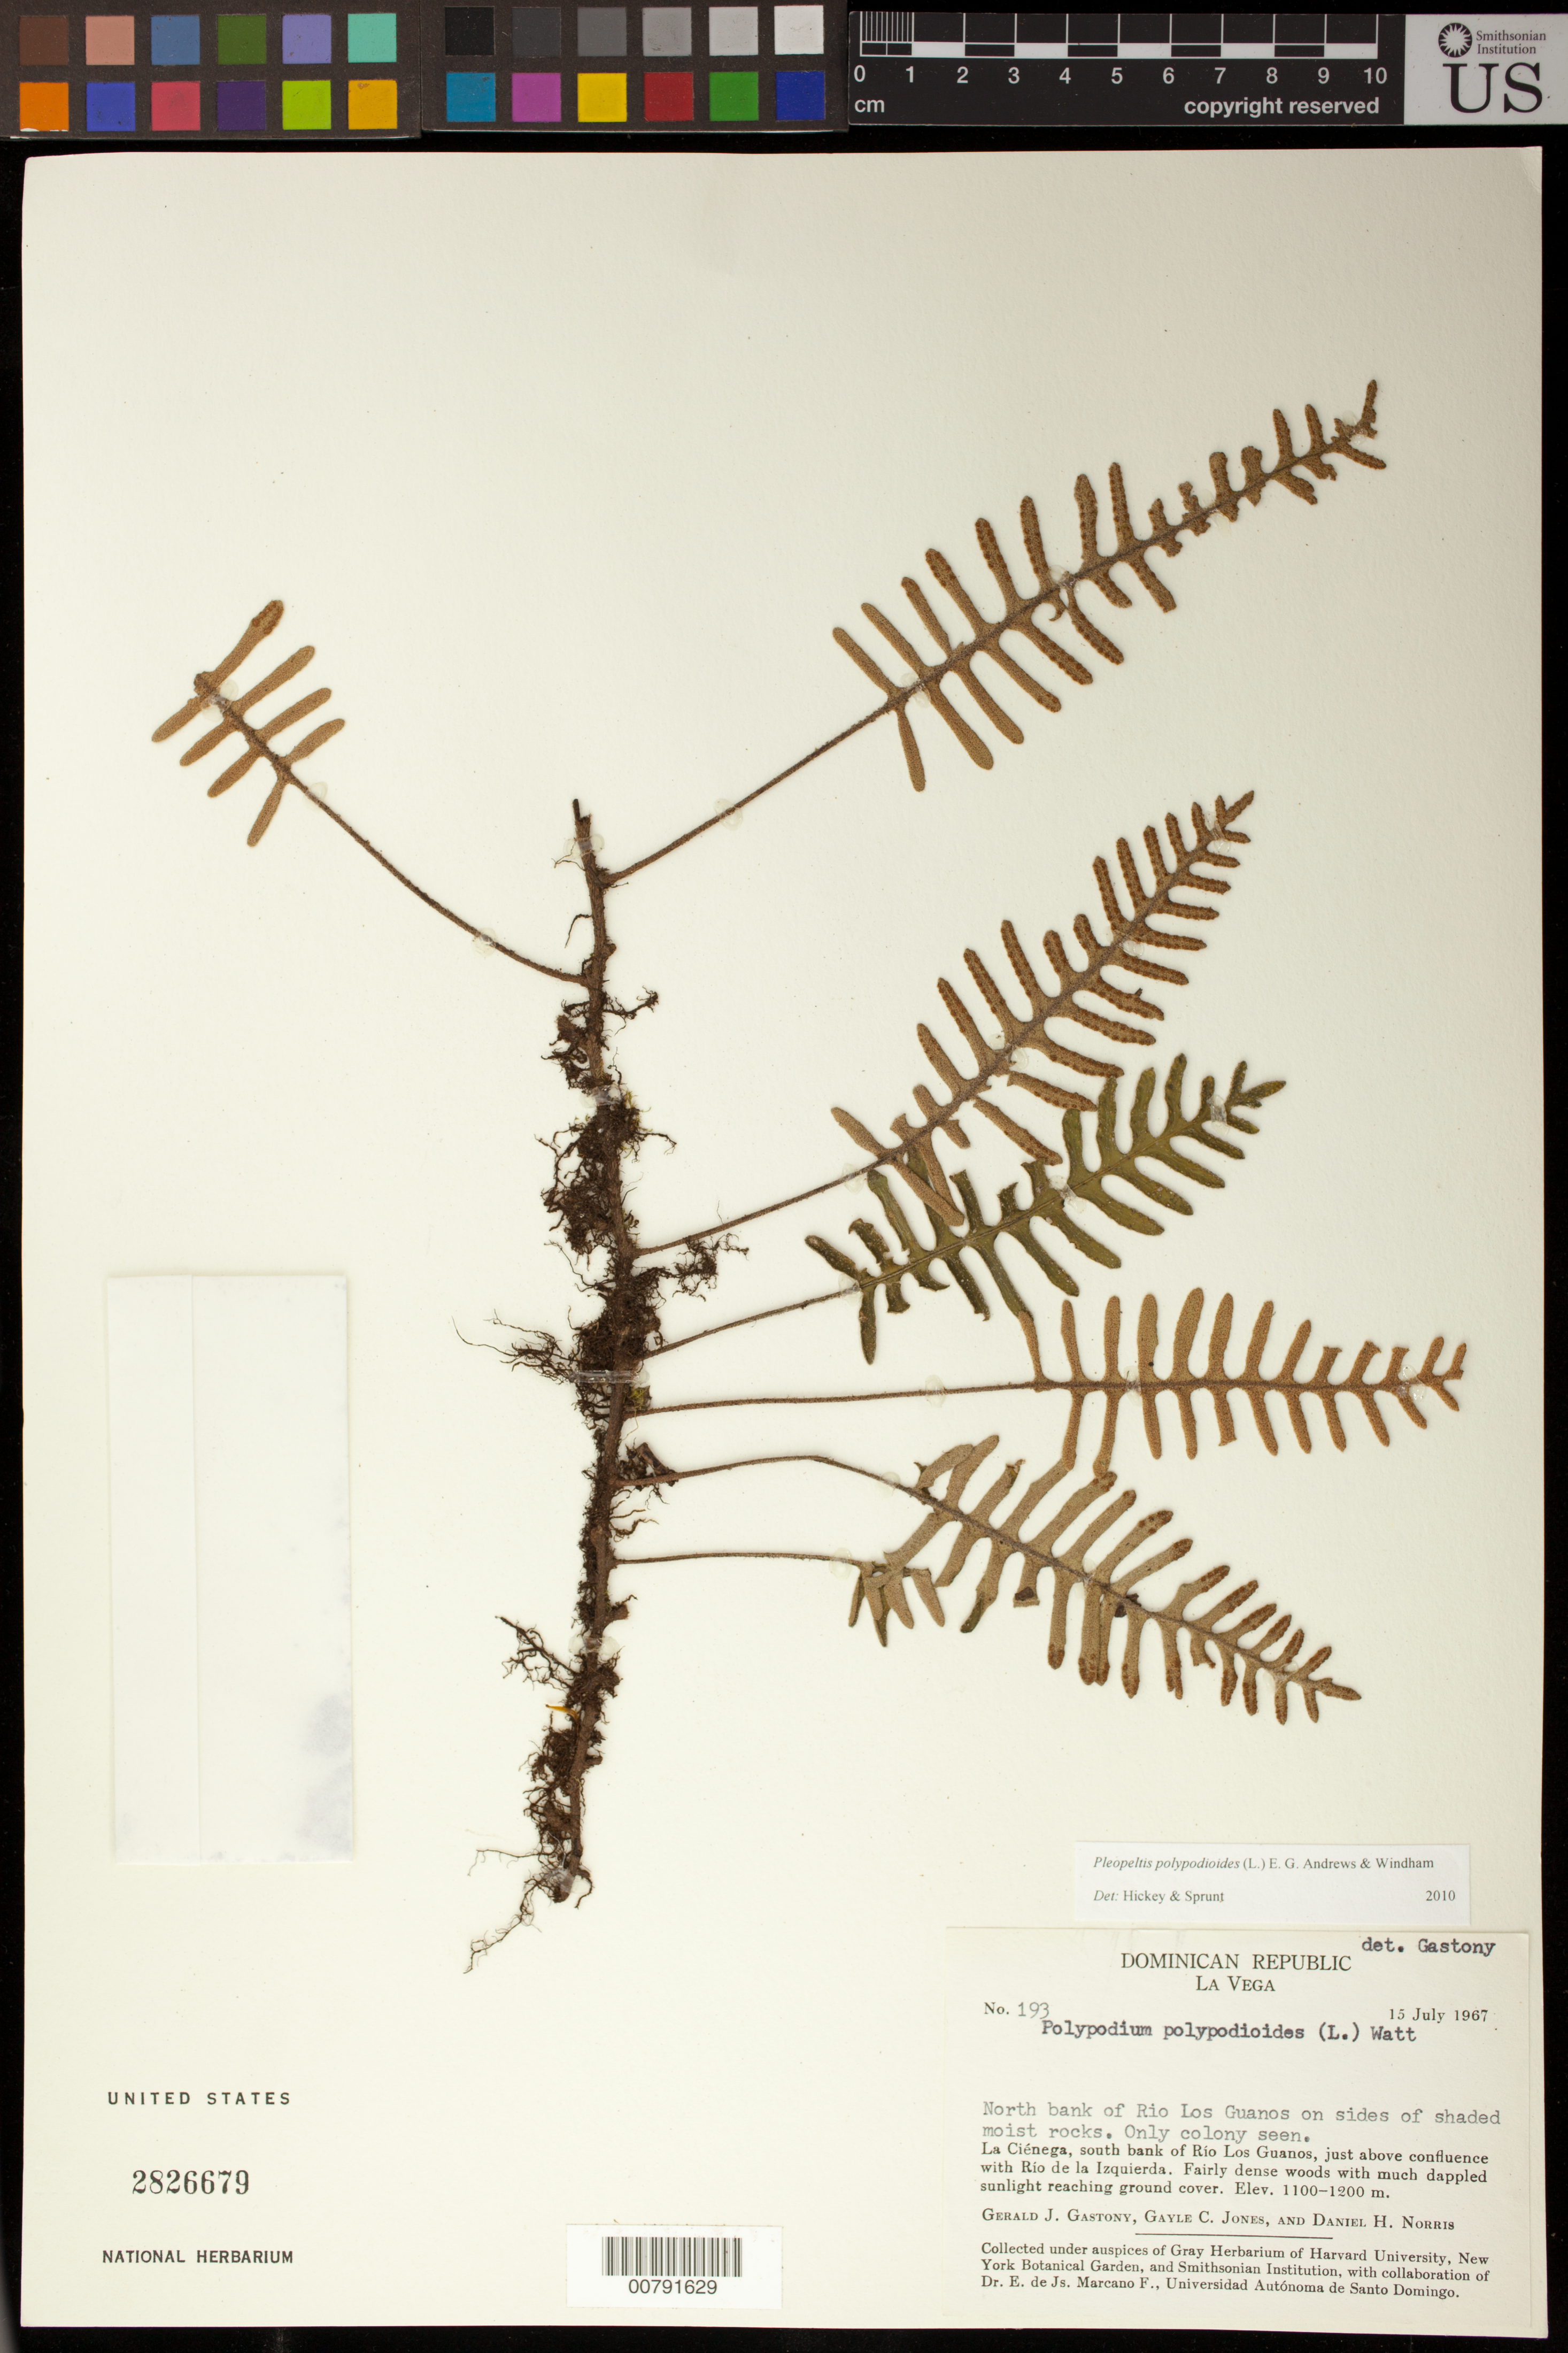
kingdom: Plantae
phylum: Tracheophyta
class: Polypodiopsida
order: Polypodiales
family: Polypodiaceae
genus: Pleopeltis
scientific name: Pleopeltis polypodioides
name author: (L.) E.G. Andrews & Windham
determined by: Hickey, R. J.; Sprunt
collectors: G. Gastony, G. C. Jones & D. H. Norris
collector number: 193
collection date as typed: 15 Jul 1967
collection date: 1967-07-15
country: Dominican Republic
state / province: La Vega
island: Hispaniola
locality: Río Los Guanos, N bank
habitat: On sides of shaded moist rocks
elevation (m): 1100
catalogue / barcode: US 2826679